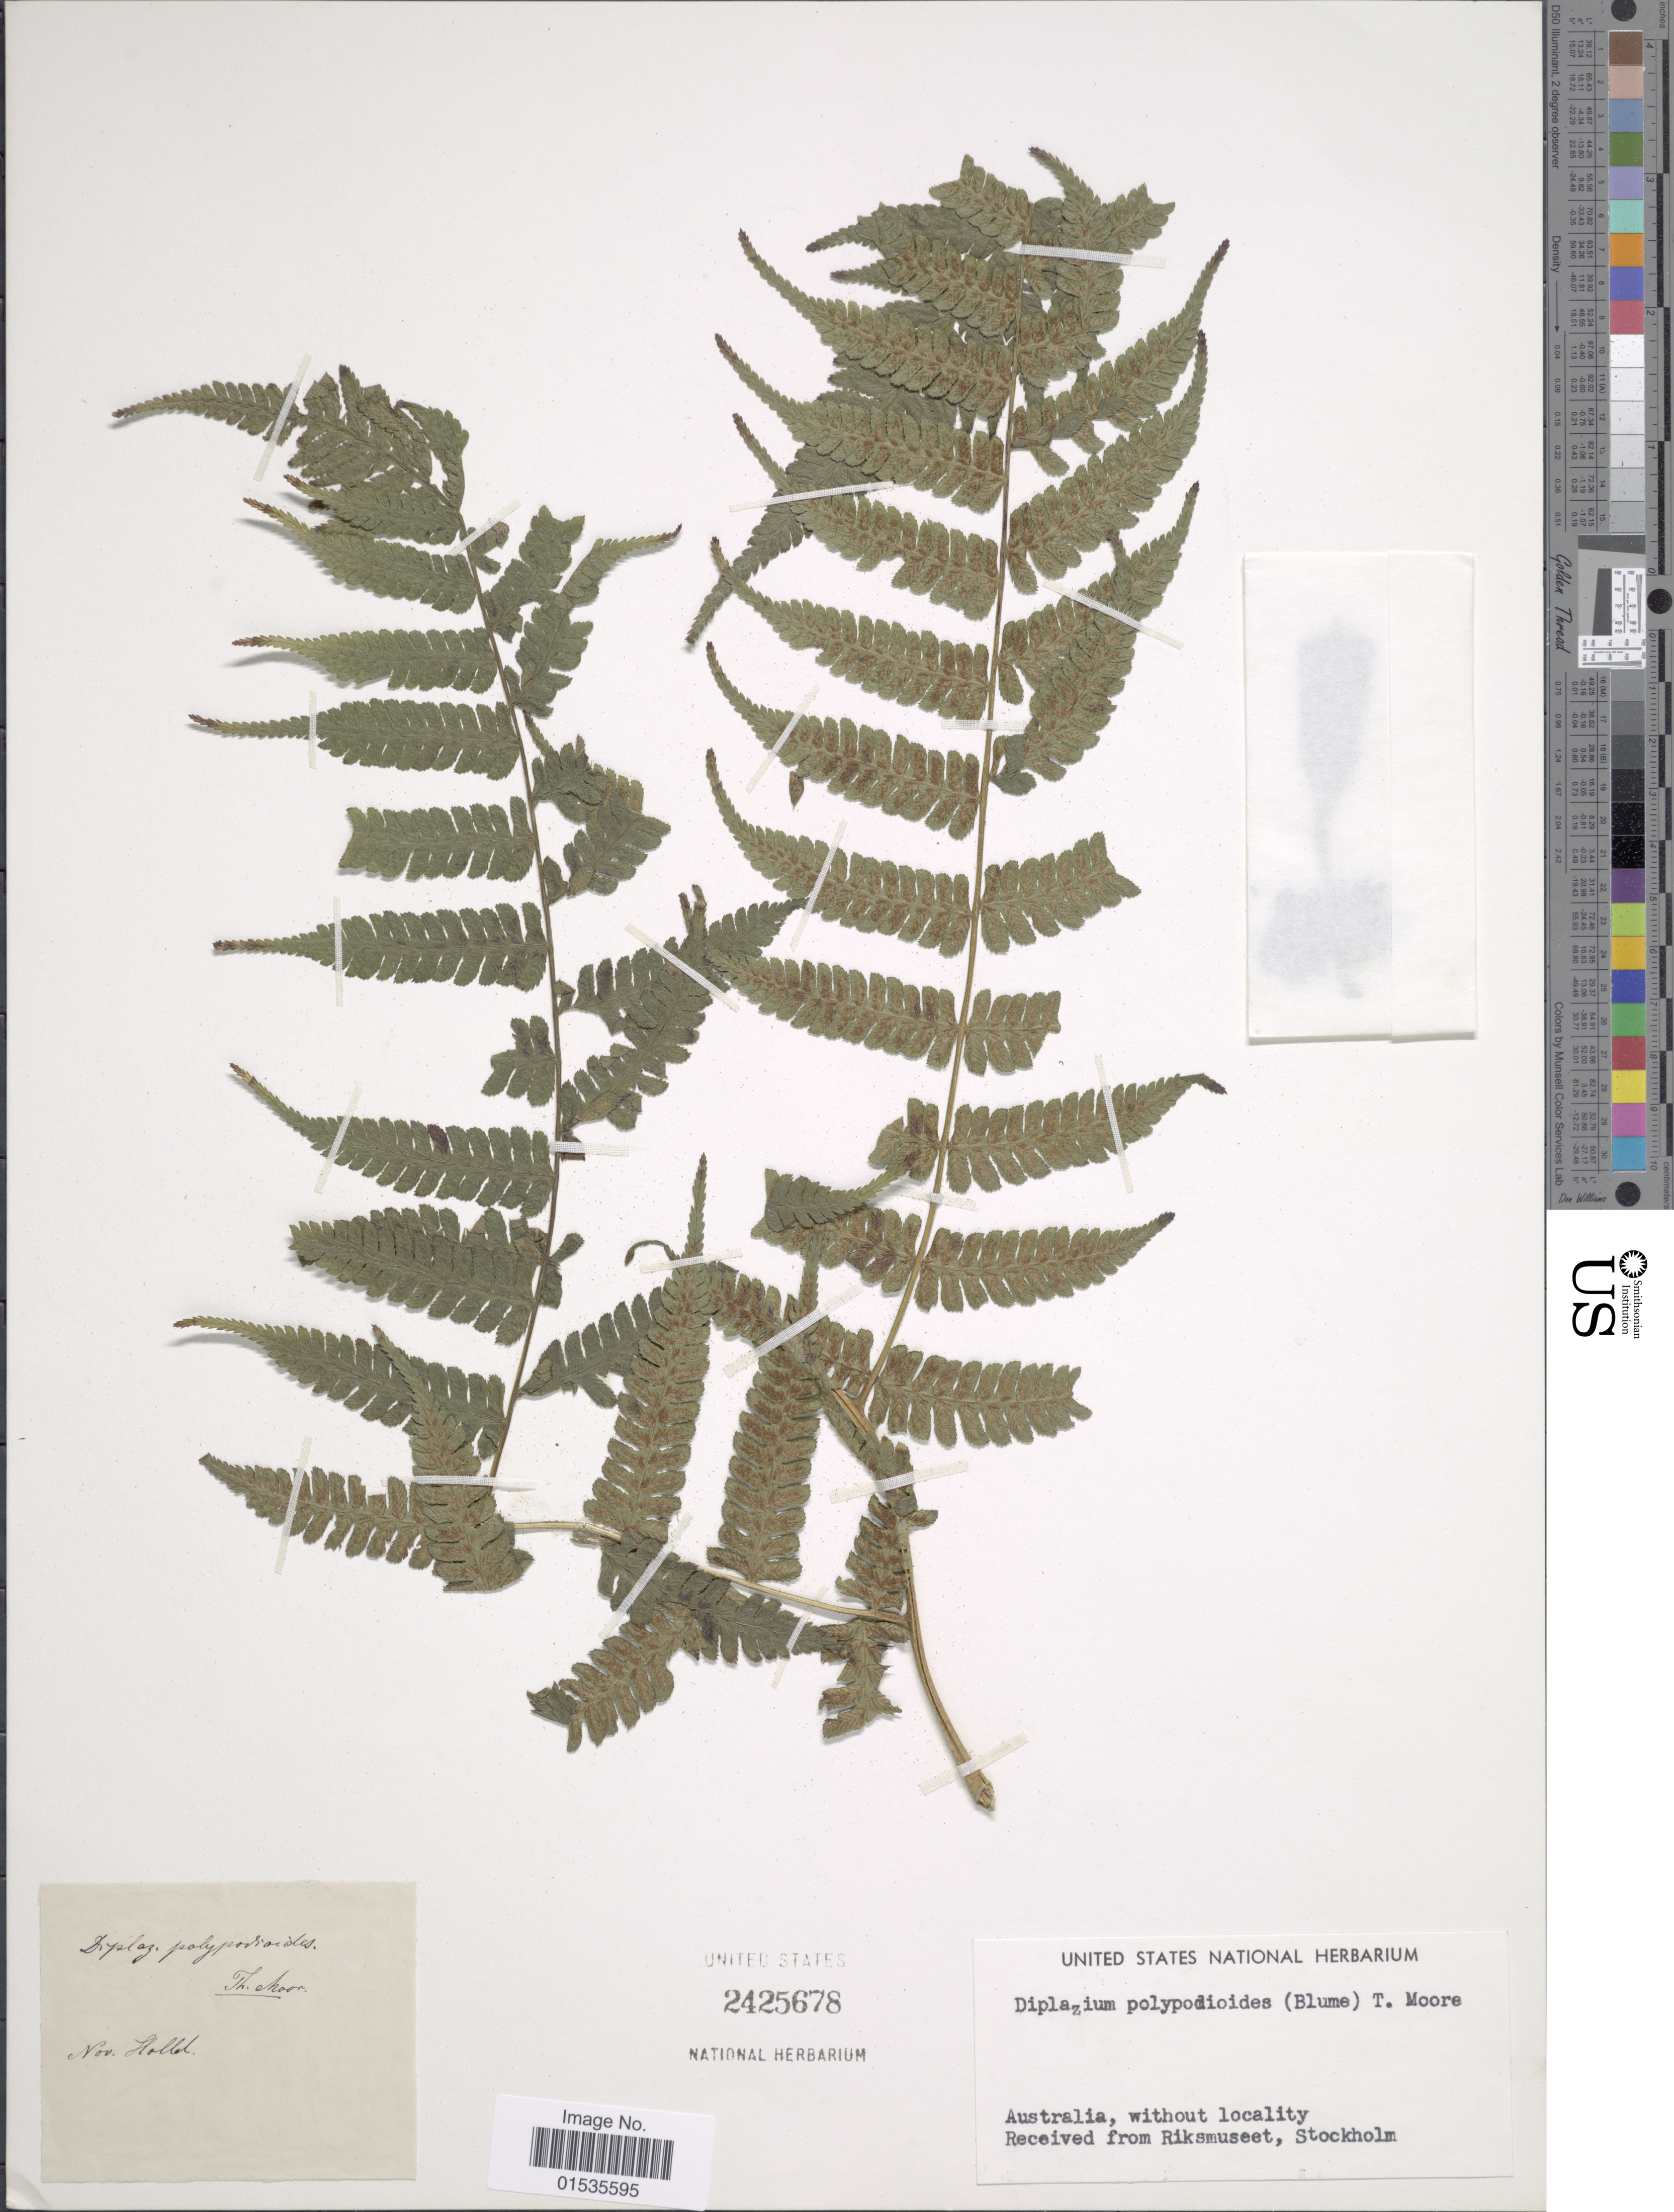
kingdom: Plantae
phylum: Tracheophyta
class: Polypodiopsida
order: Polypodiales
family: Athyriaceae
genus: Diplazium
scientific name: Diplazium polypodioides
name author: Blume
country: Australia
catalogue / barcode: US 2425678